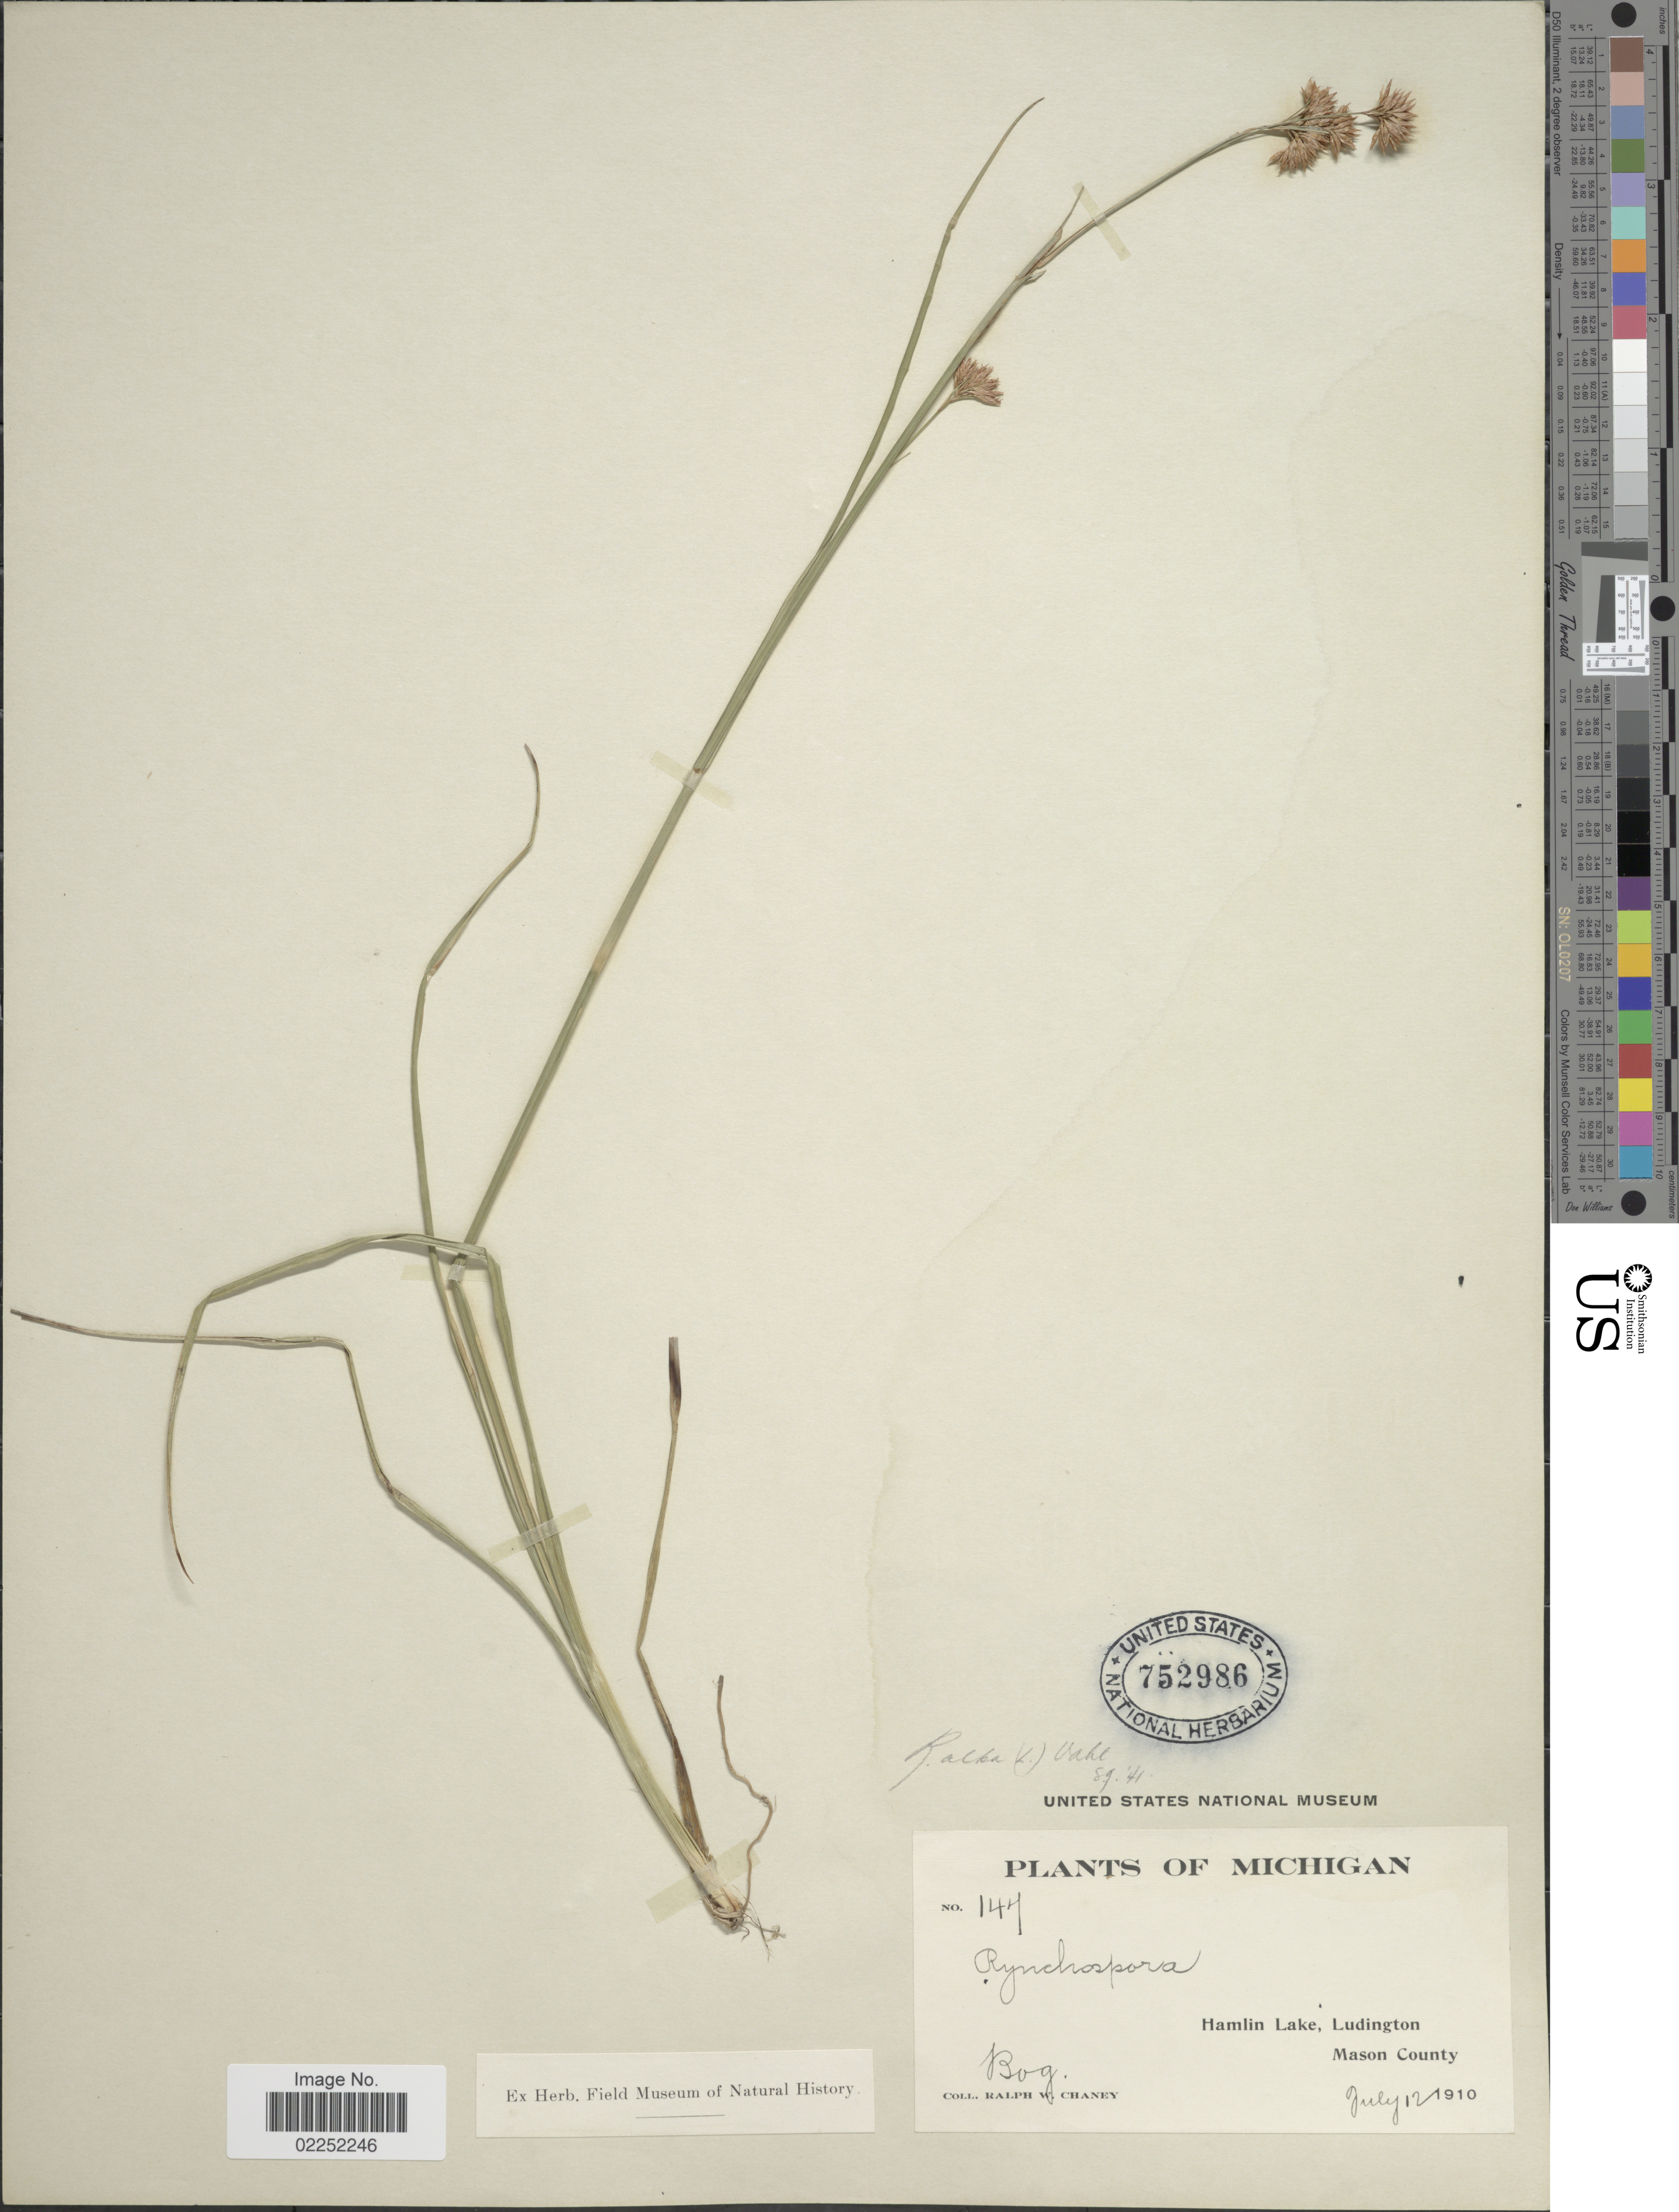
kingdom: Plantae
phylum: Tracheophyta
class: Liliopsida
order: Poales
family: Cyperaceae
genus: Rhynchospora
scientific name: Rhynchospora alba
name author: (L.) Vahl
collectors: R. Chaney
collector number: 147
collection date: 1910-07-12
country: United States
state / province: Michigan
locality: Hamlin Lake, Ludington, Mason County, Bog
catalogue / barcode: US 752986